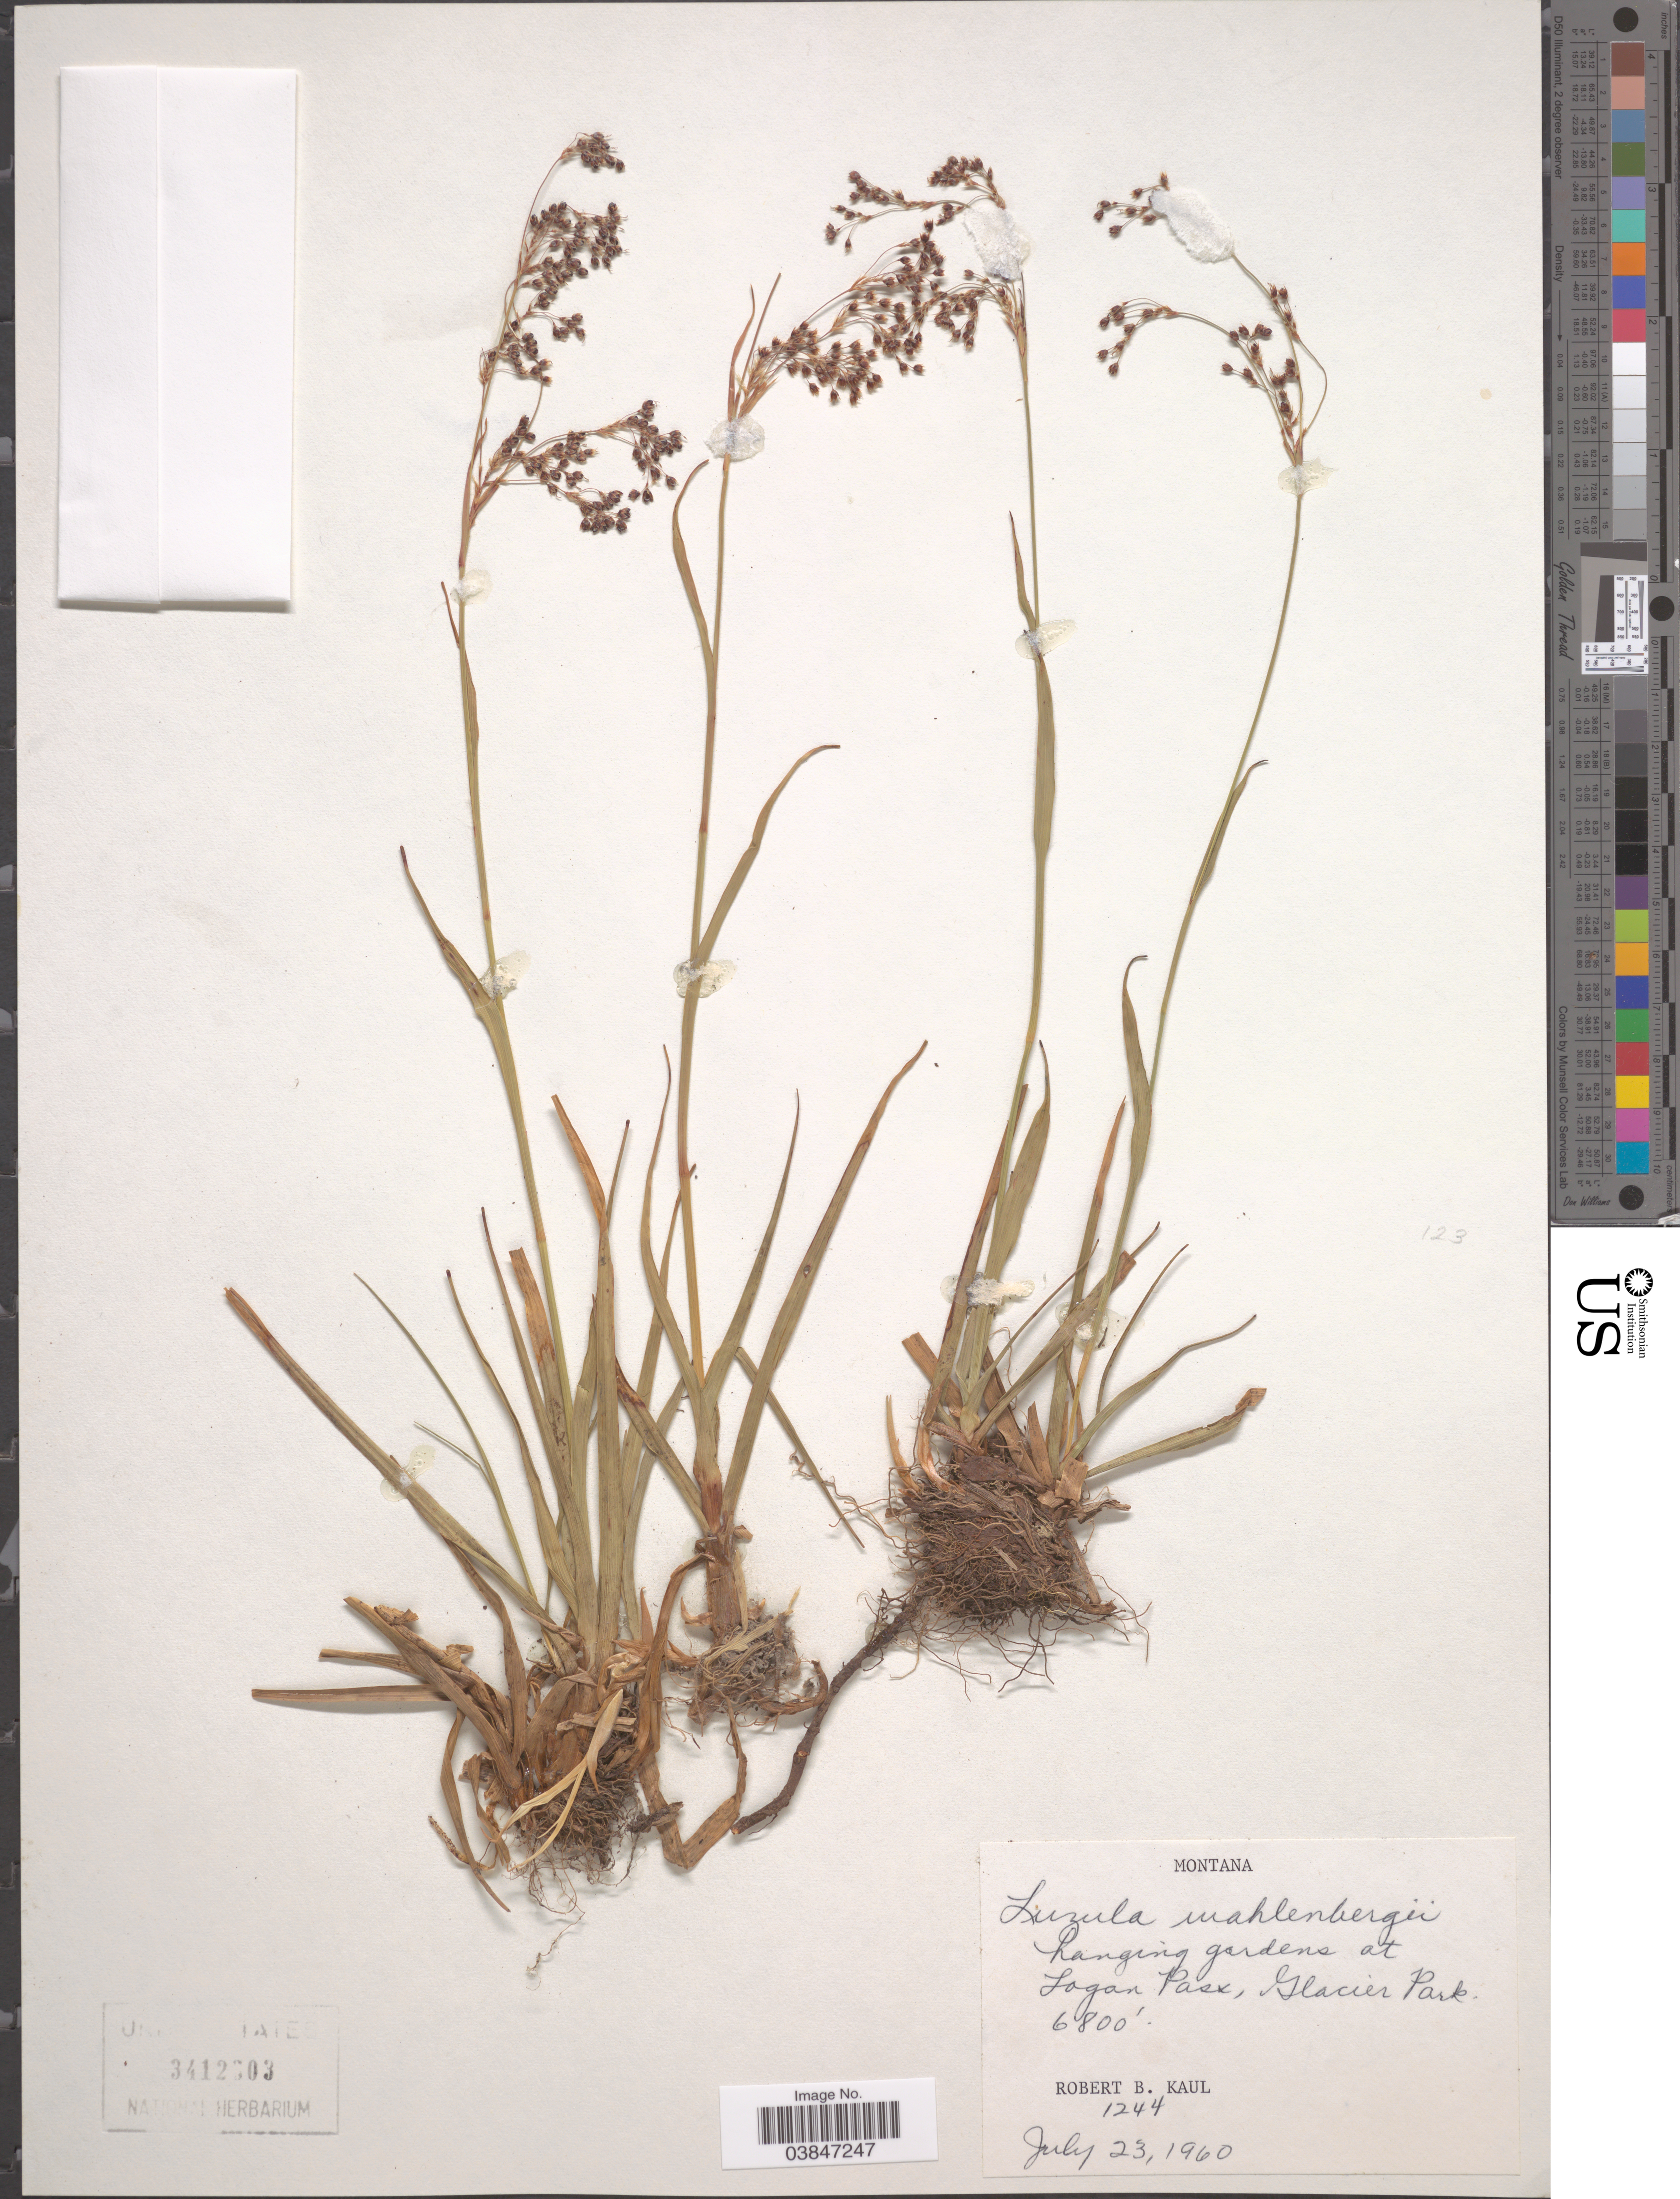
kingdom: Plantae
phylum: Tracheophyta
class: Liliopsida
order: Poales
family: Juncaceae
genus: Luzula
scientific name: Luzula wahlenbergii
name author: Rupr.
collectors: R. Kaul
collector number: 1244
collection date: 1960-07-23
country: United States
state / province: Montana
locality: Hanging gardens at Logan Pass, Glacier Park.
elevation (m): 2073